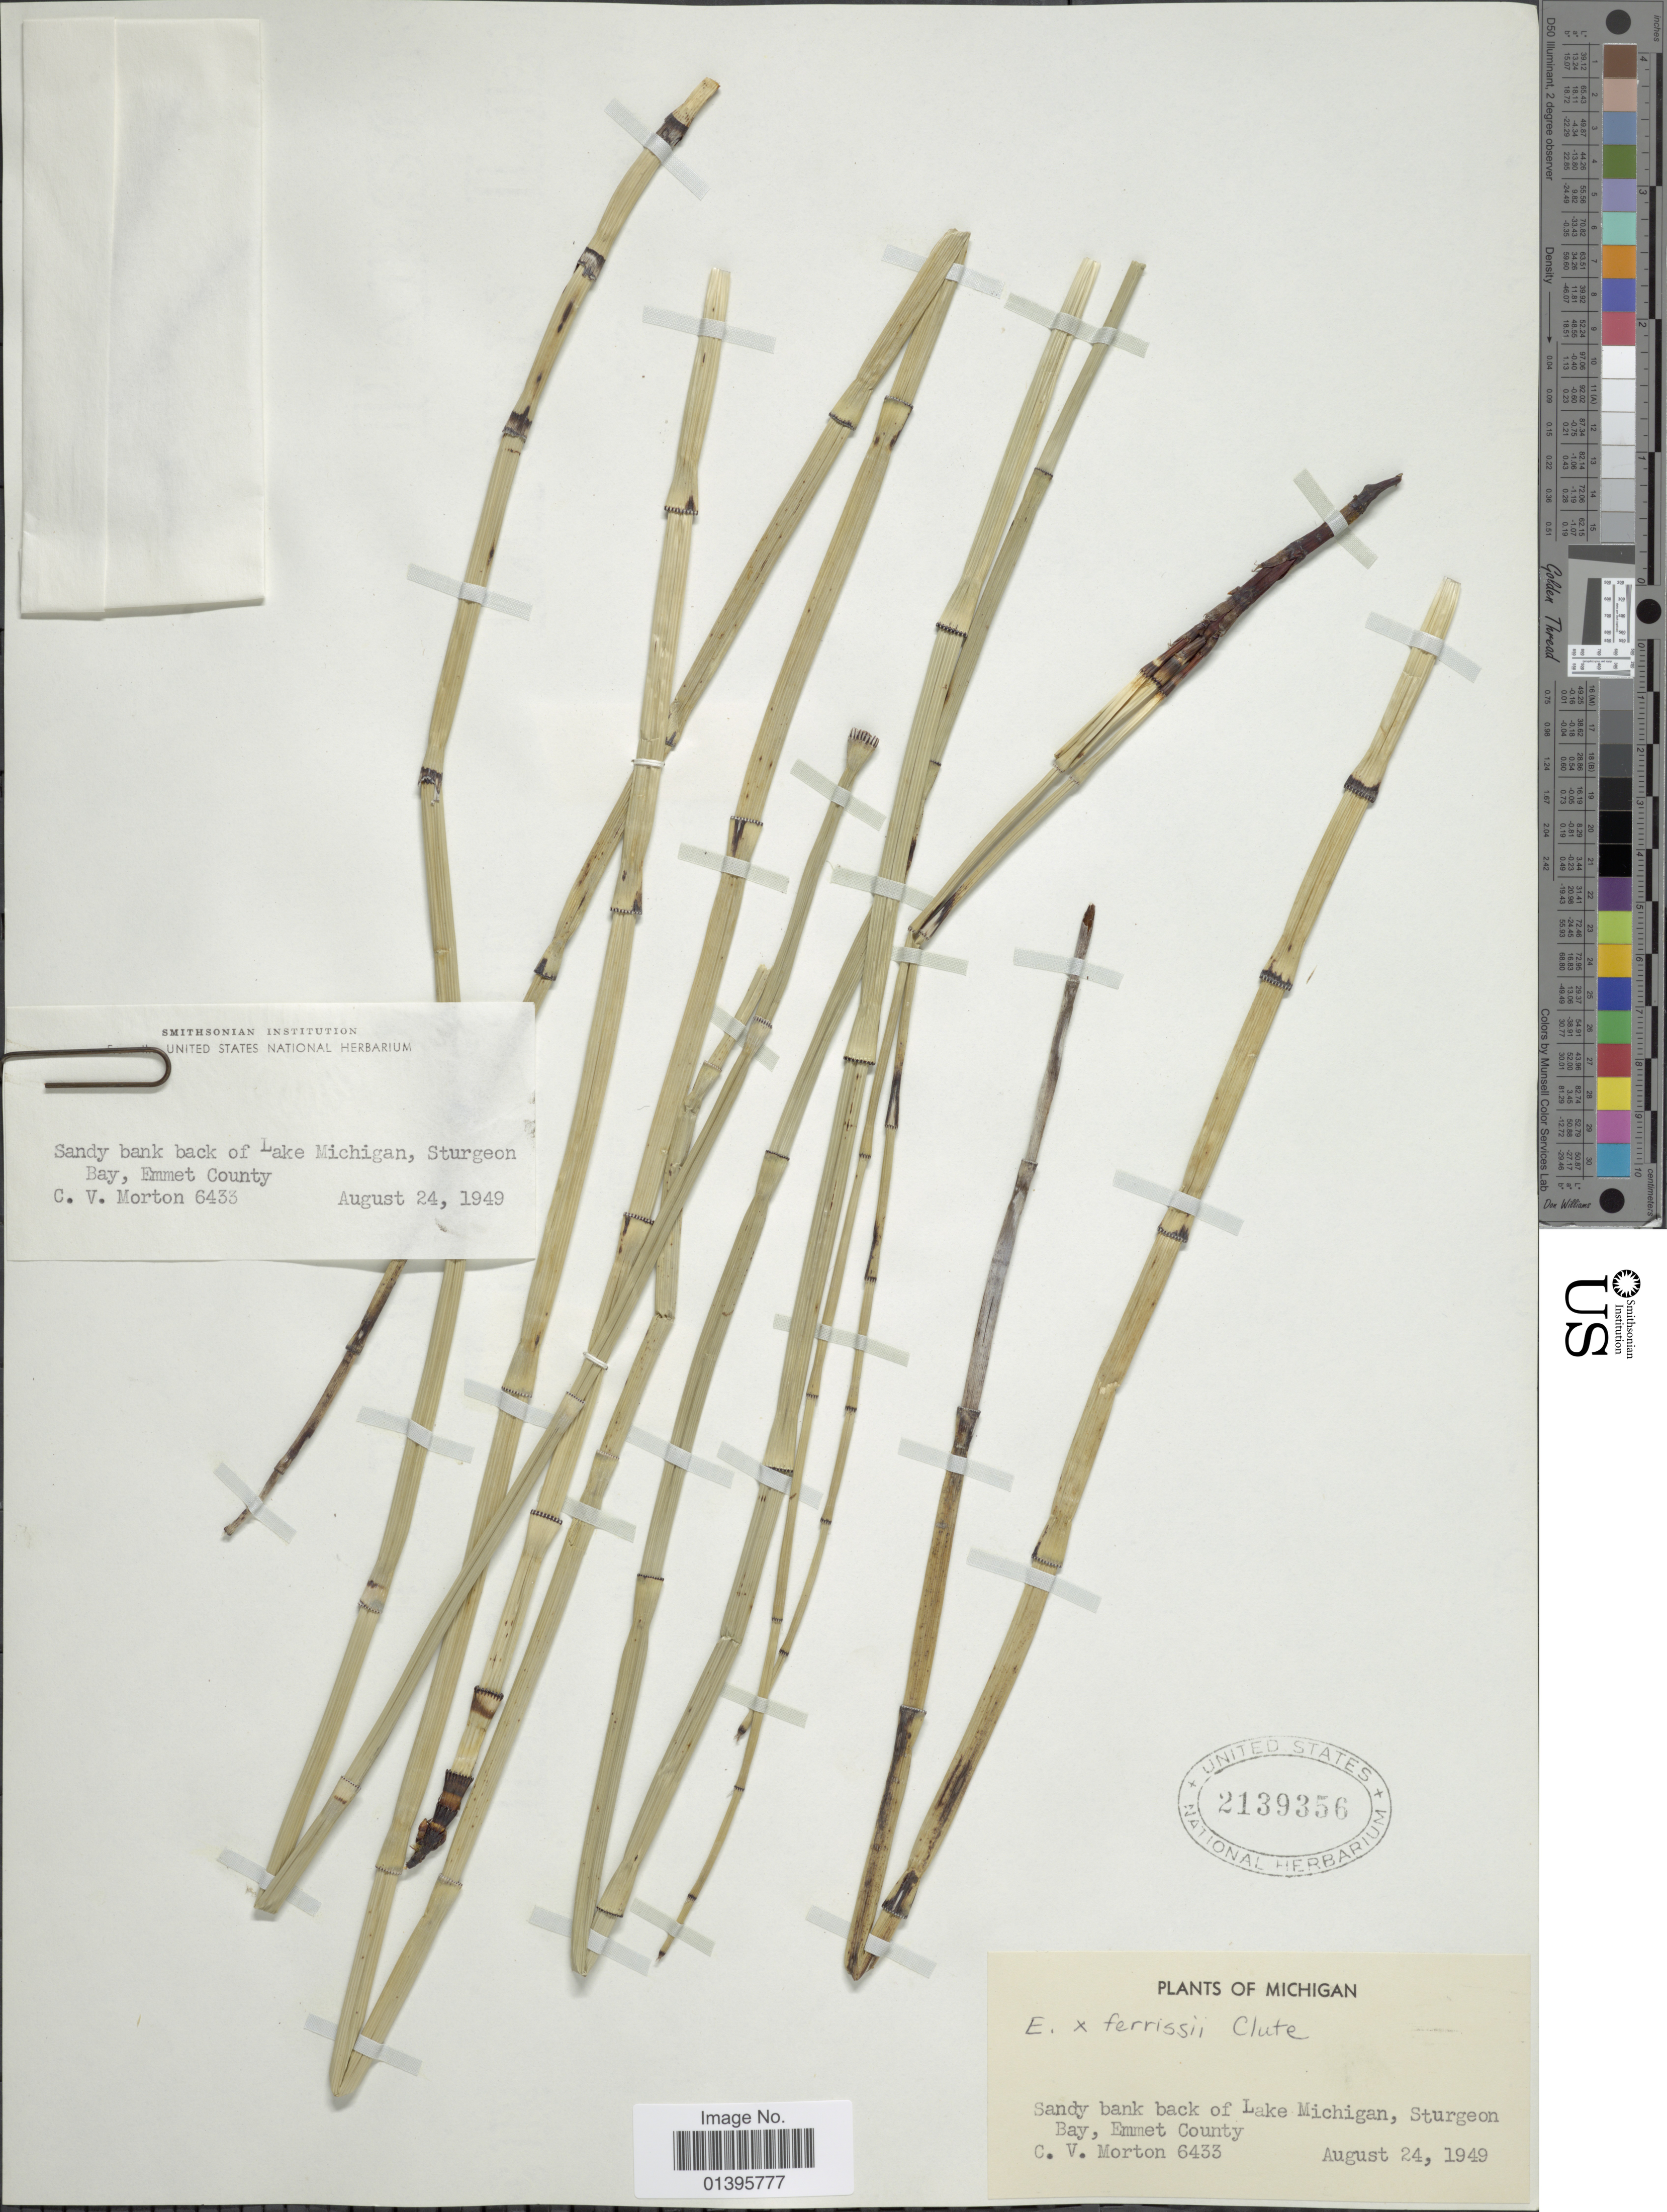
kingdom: Plantae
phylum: Tracheophyta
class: Polypodiopsida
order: Equisetales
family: Equisetaceae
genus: Equisetum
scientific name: Equisetum x ferrissii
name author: Clute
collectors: C. V. Morton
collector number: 6433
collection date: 1949-08-24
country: United States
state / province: Michigan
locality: Sandy bank back of Lake Michigan, Sturgeon Bay, Emmet County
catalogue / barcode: US 2139356